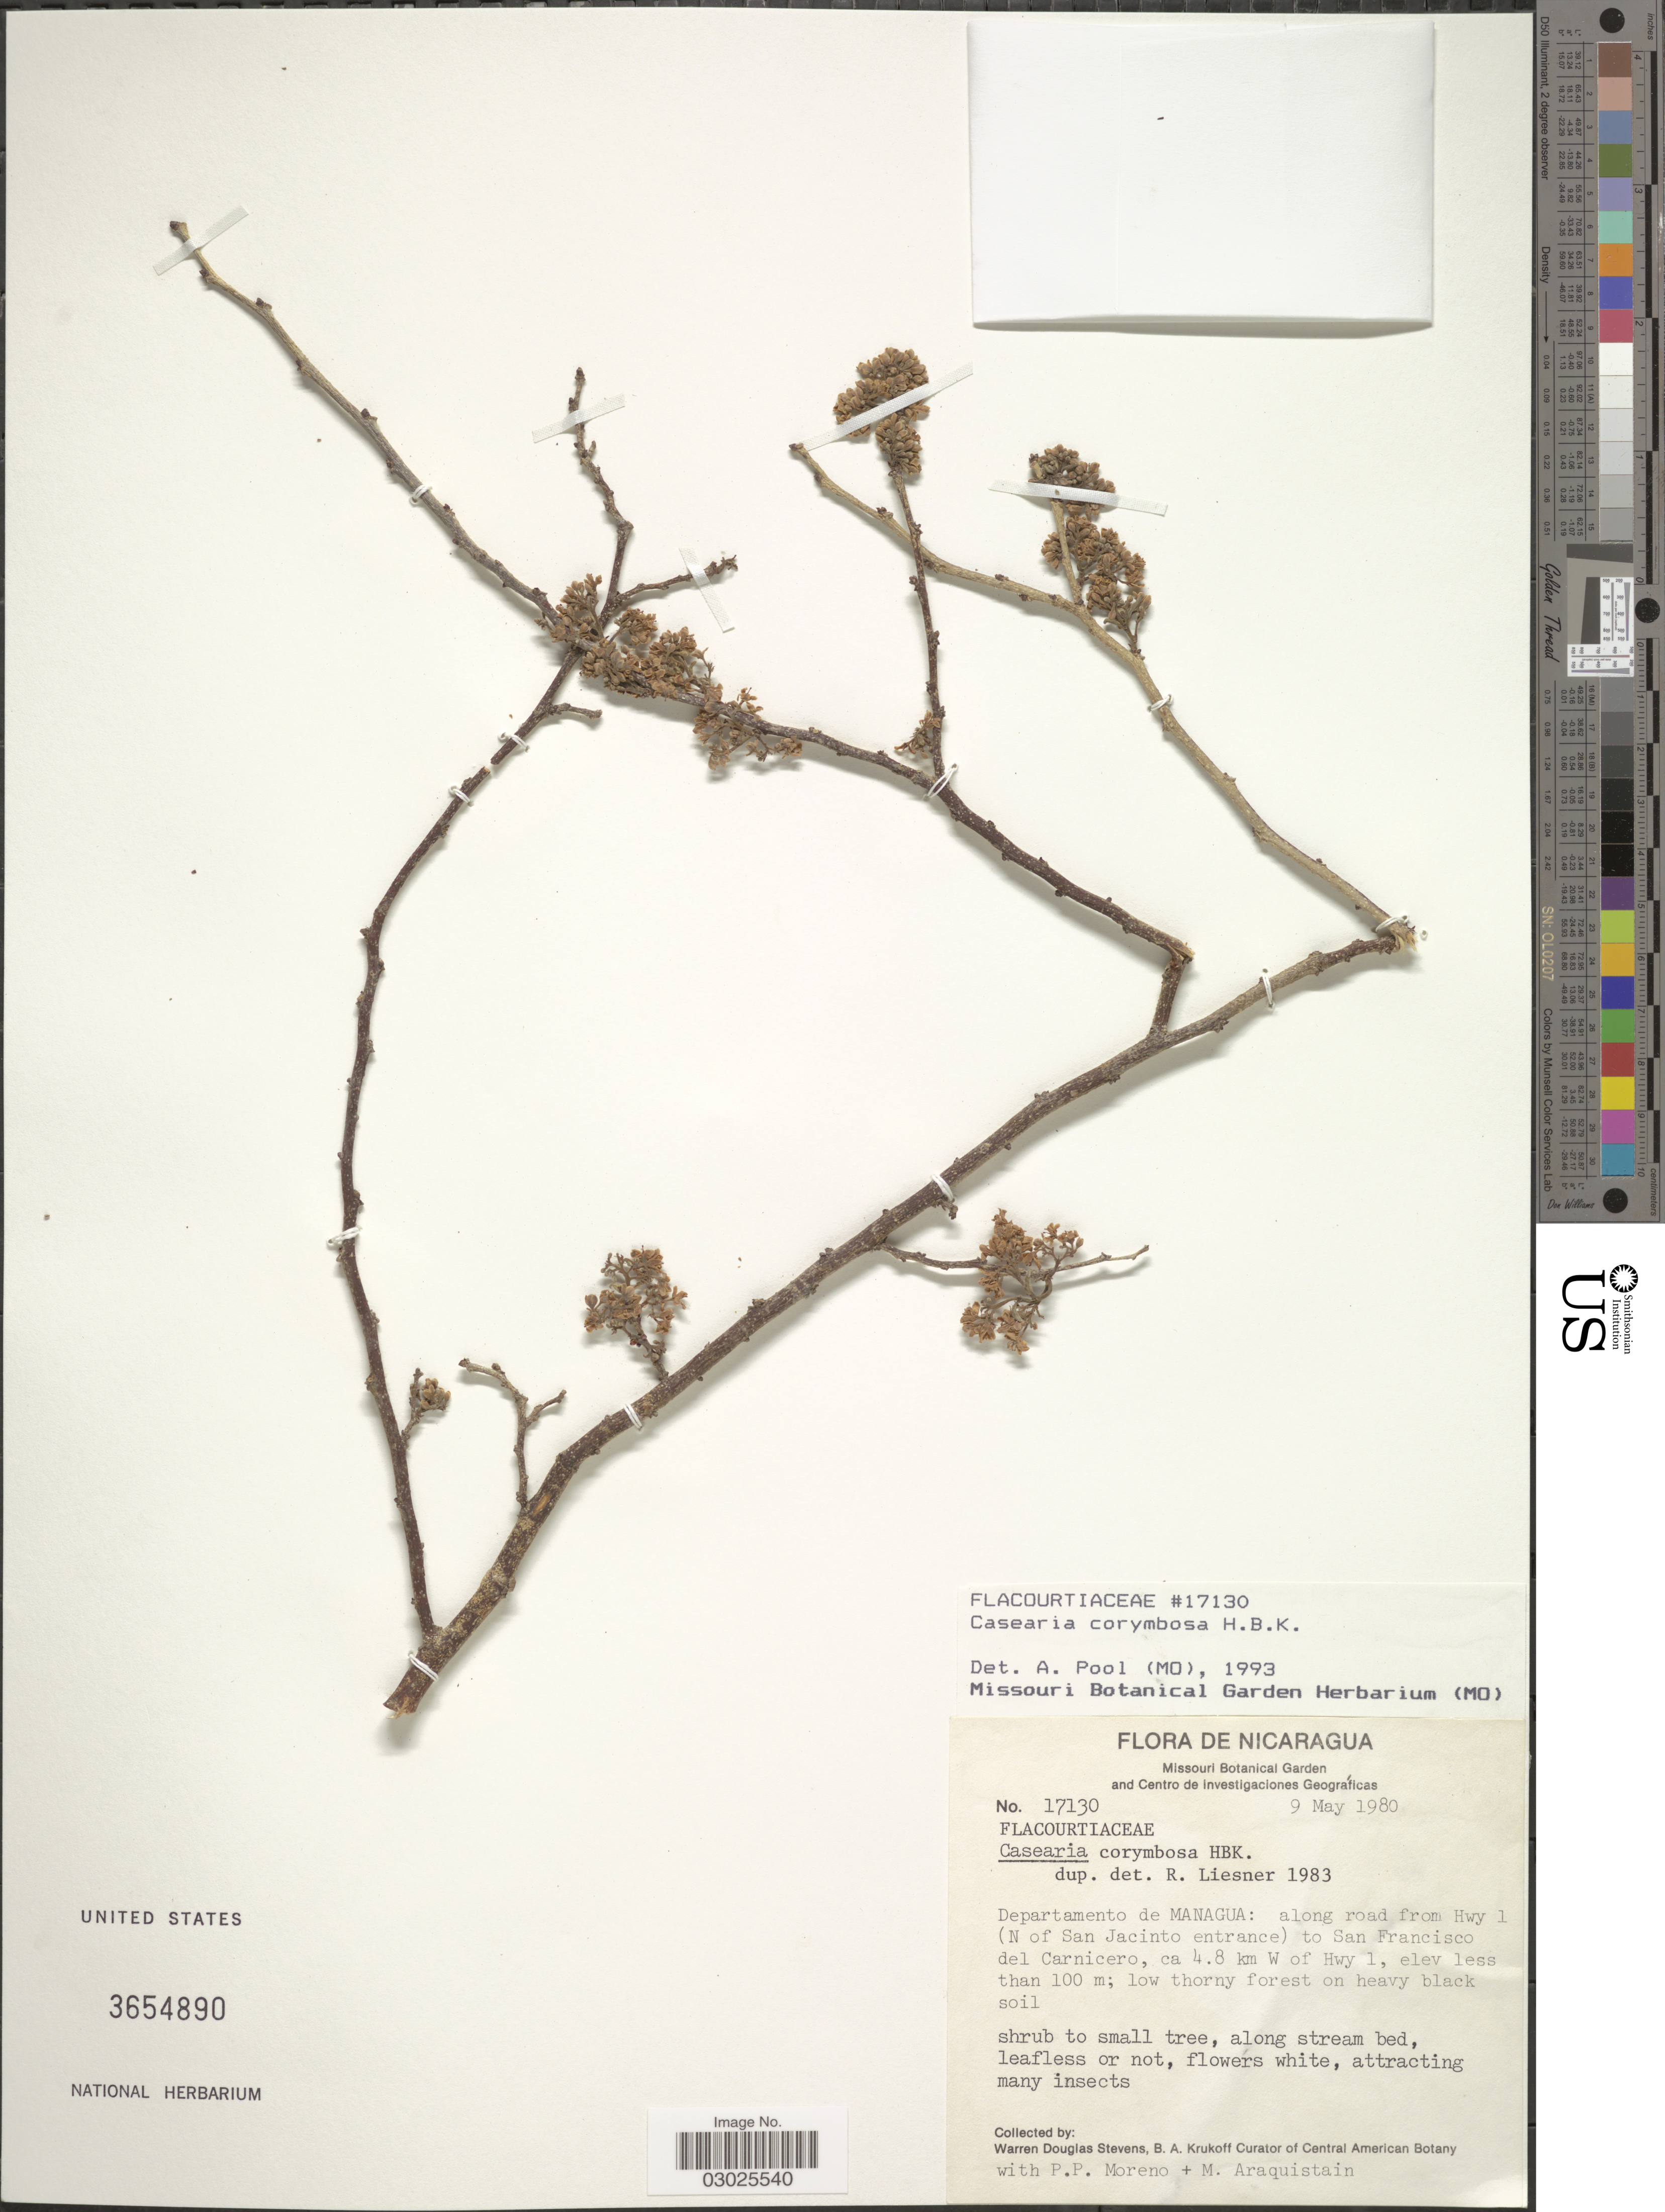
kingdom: Plantae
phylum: Tracheophyta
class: Magnoliopsida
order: Malpighiales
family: Salicaceae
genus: Casearia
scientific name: Casearia corymbosa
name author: Kunth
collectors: W. D. Stevens, P. Moreno & M. Araquistain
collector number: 17130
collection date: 1980-05-09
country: Nicaragua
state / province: Managua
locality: Departamento de Managua: along road from Hwy 1 (N of San Jacinto entrance) to San Francisco del Carnicero, ca. 4.8 km W of Hwy1.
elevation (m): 100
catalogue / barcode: US 3654890